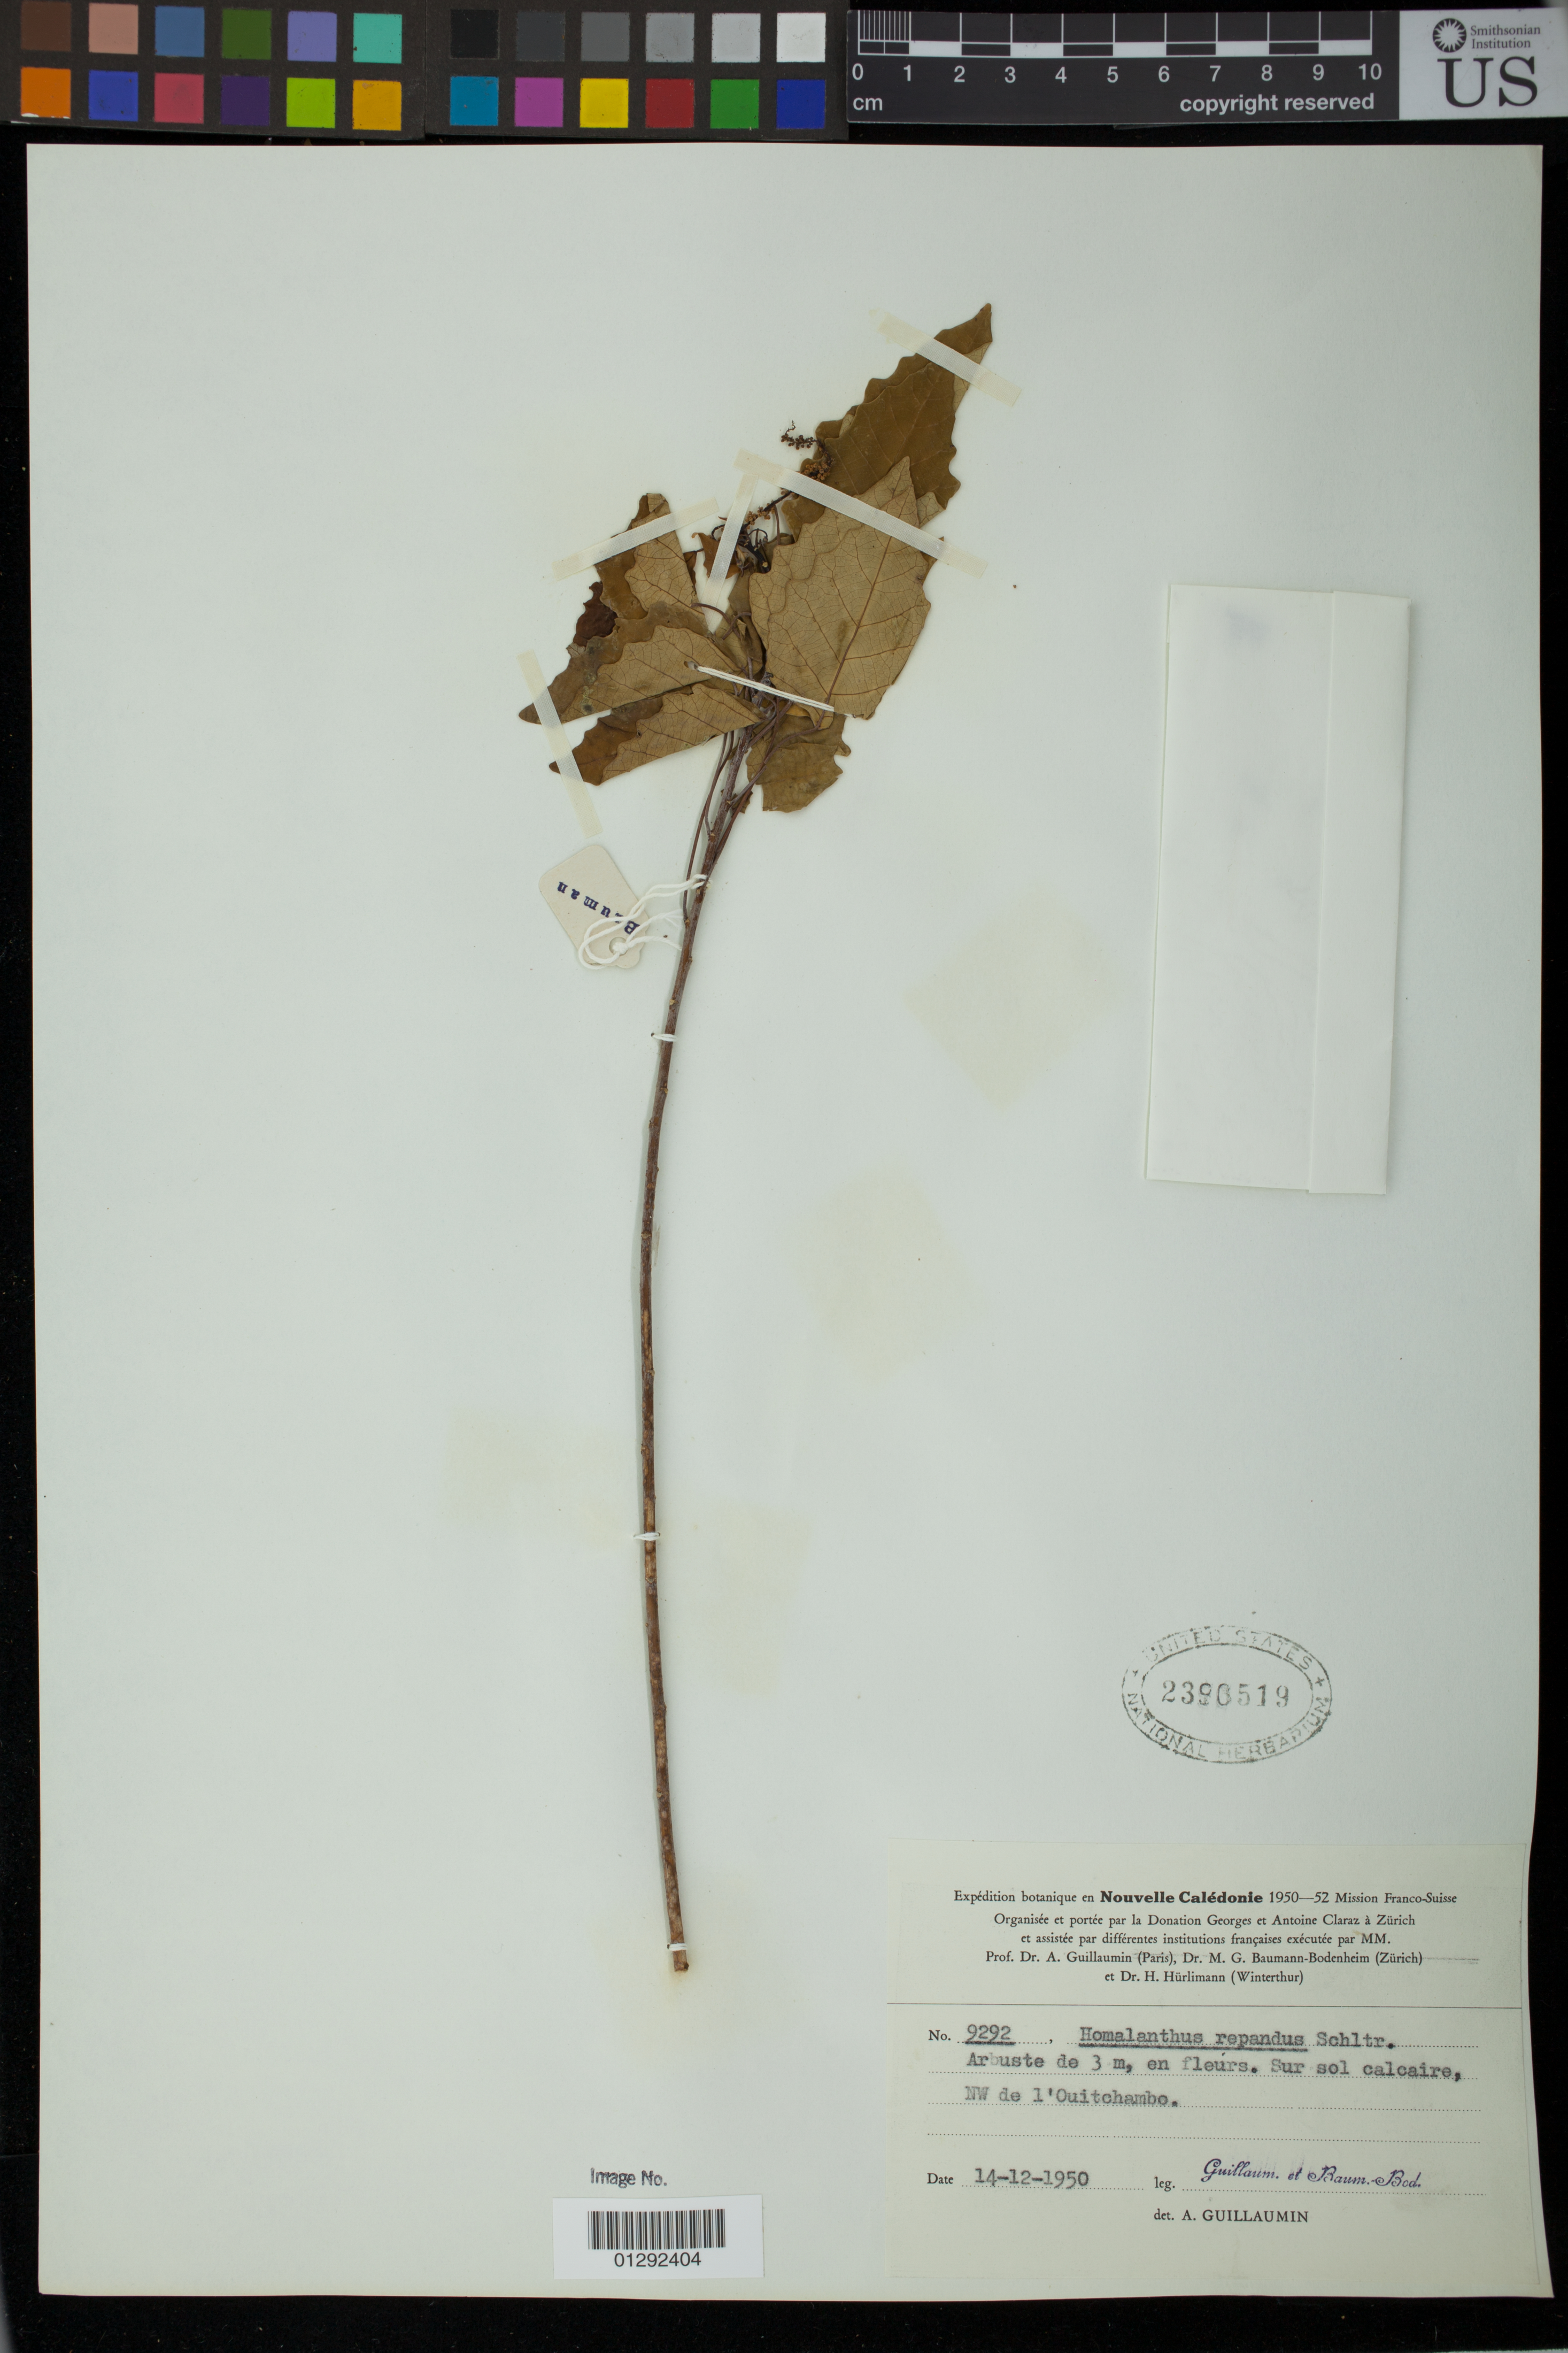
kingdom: Plantae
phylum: Tracheophyta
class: Magnoliopsida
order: Malpighiales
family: Euphorbiaceae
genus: Homalanthus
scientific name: Homalanthus repandus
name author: Schltr.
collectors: A. Guillaumin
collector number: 9292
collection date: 1950-12-14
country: New Caledonia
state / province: South Province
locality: NW de l'Ouitchambo.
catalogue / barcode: US 2390519